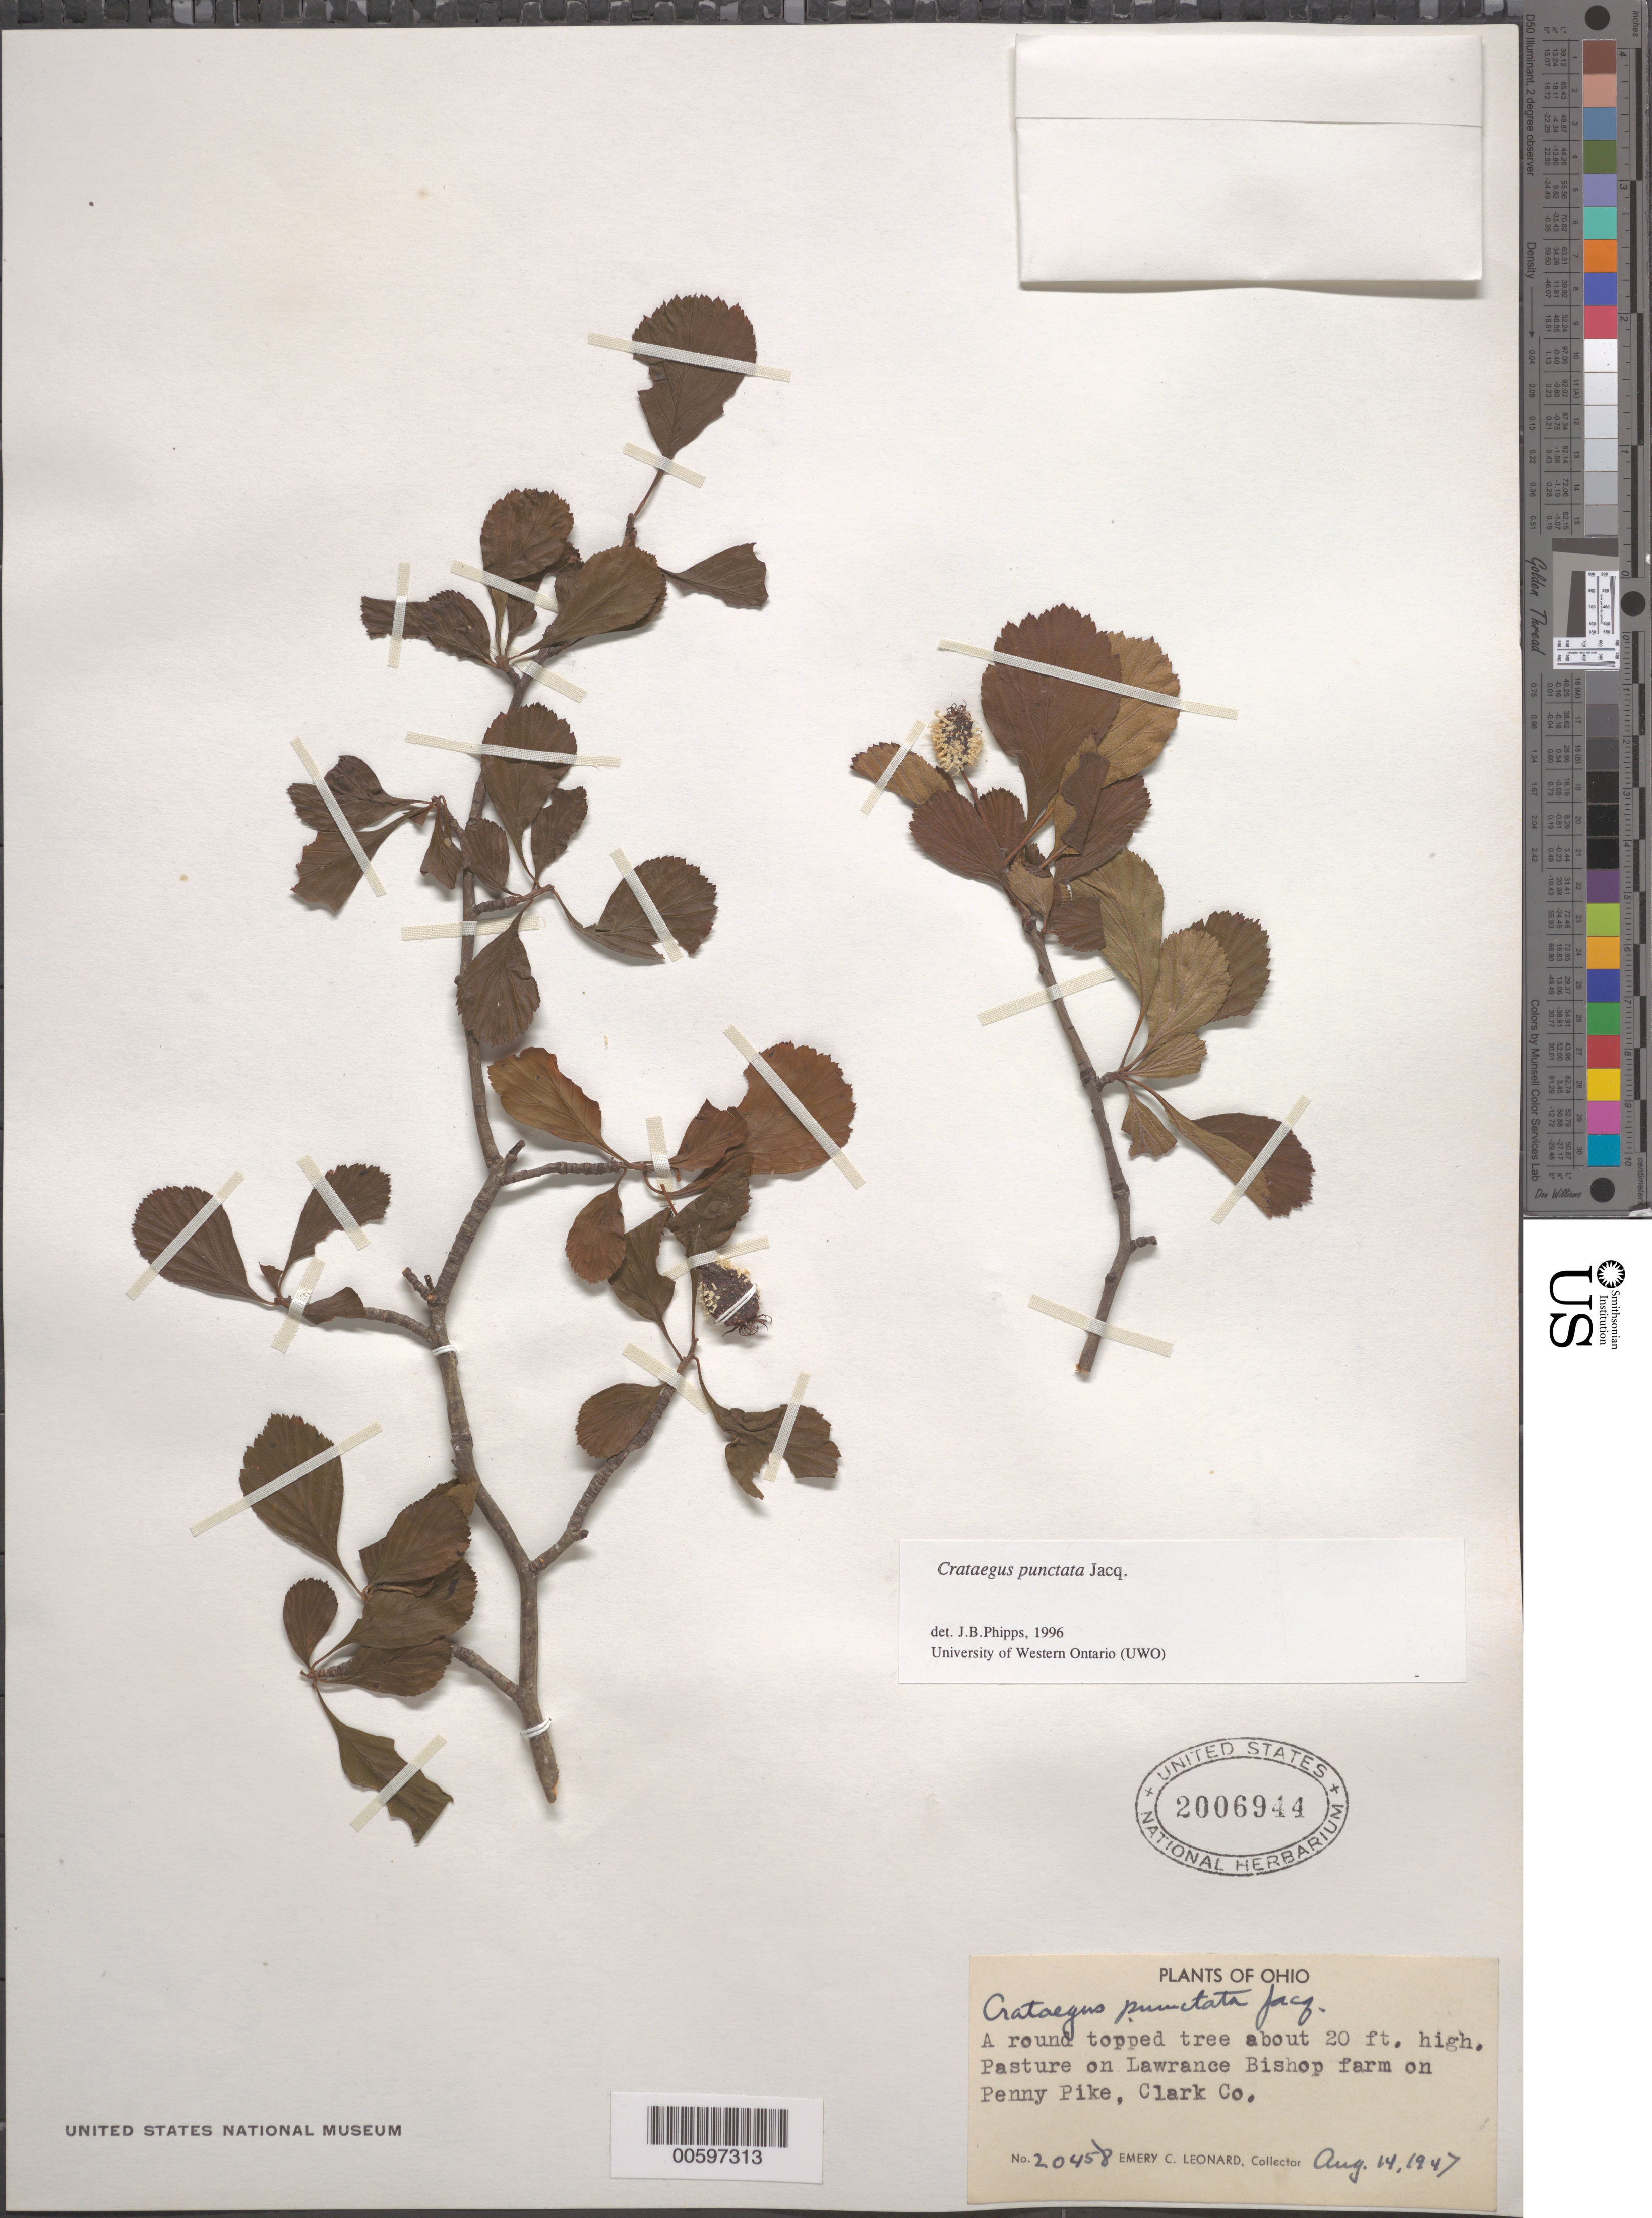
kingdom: Plantae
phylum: Tracheophyta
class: Magnoliopsida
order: Rosales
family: Rosaceae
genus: Crataegus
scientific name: Crataegus punctata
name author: Jacq.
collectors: E. C. Leonard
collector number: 20458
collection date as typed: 14 Aug 1947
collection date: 1947-08-14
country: United States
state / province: Ohio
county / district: Clark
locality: Lawrence Bishop Farm along Penny Pike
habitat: Pasture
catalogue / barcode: US 2006944